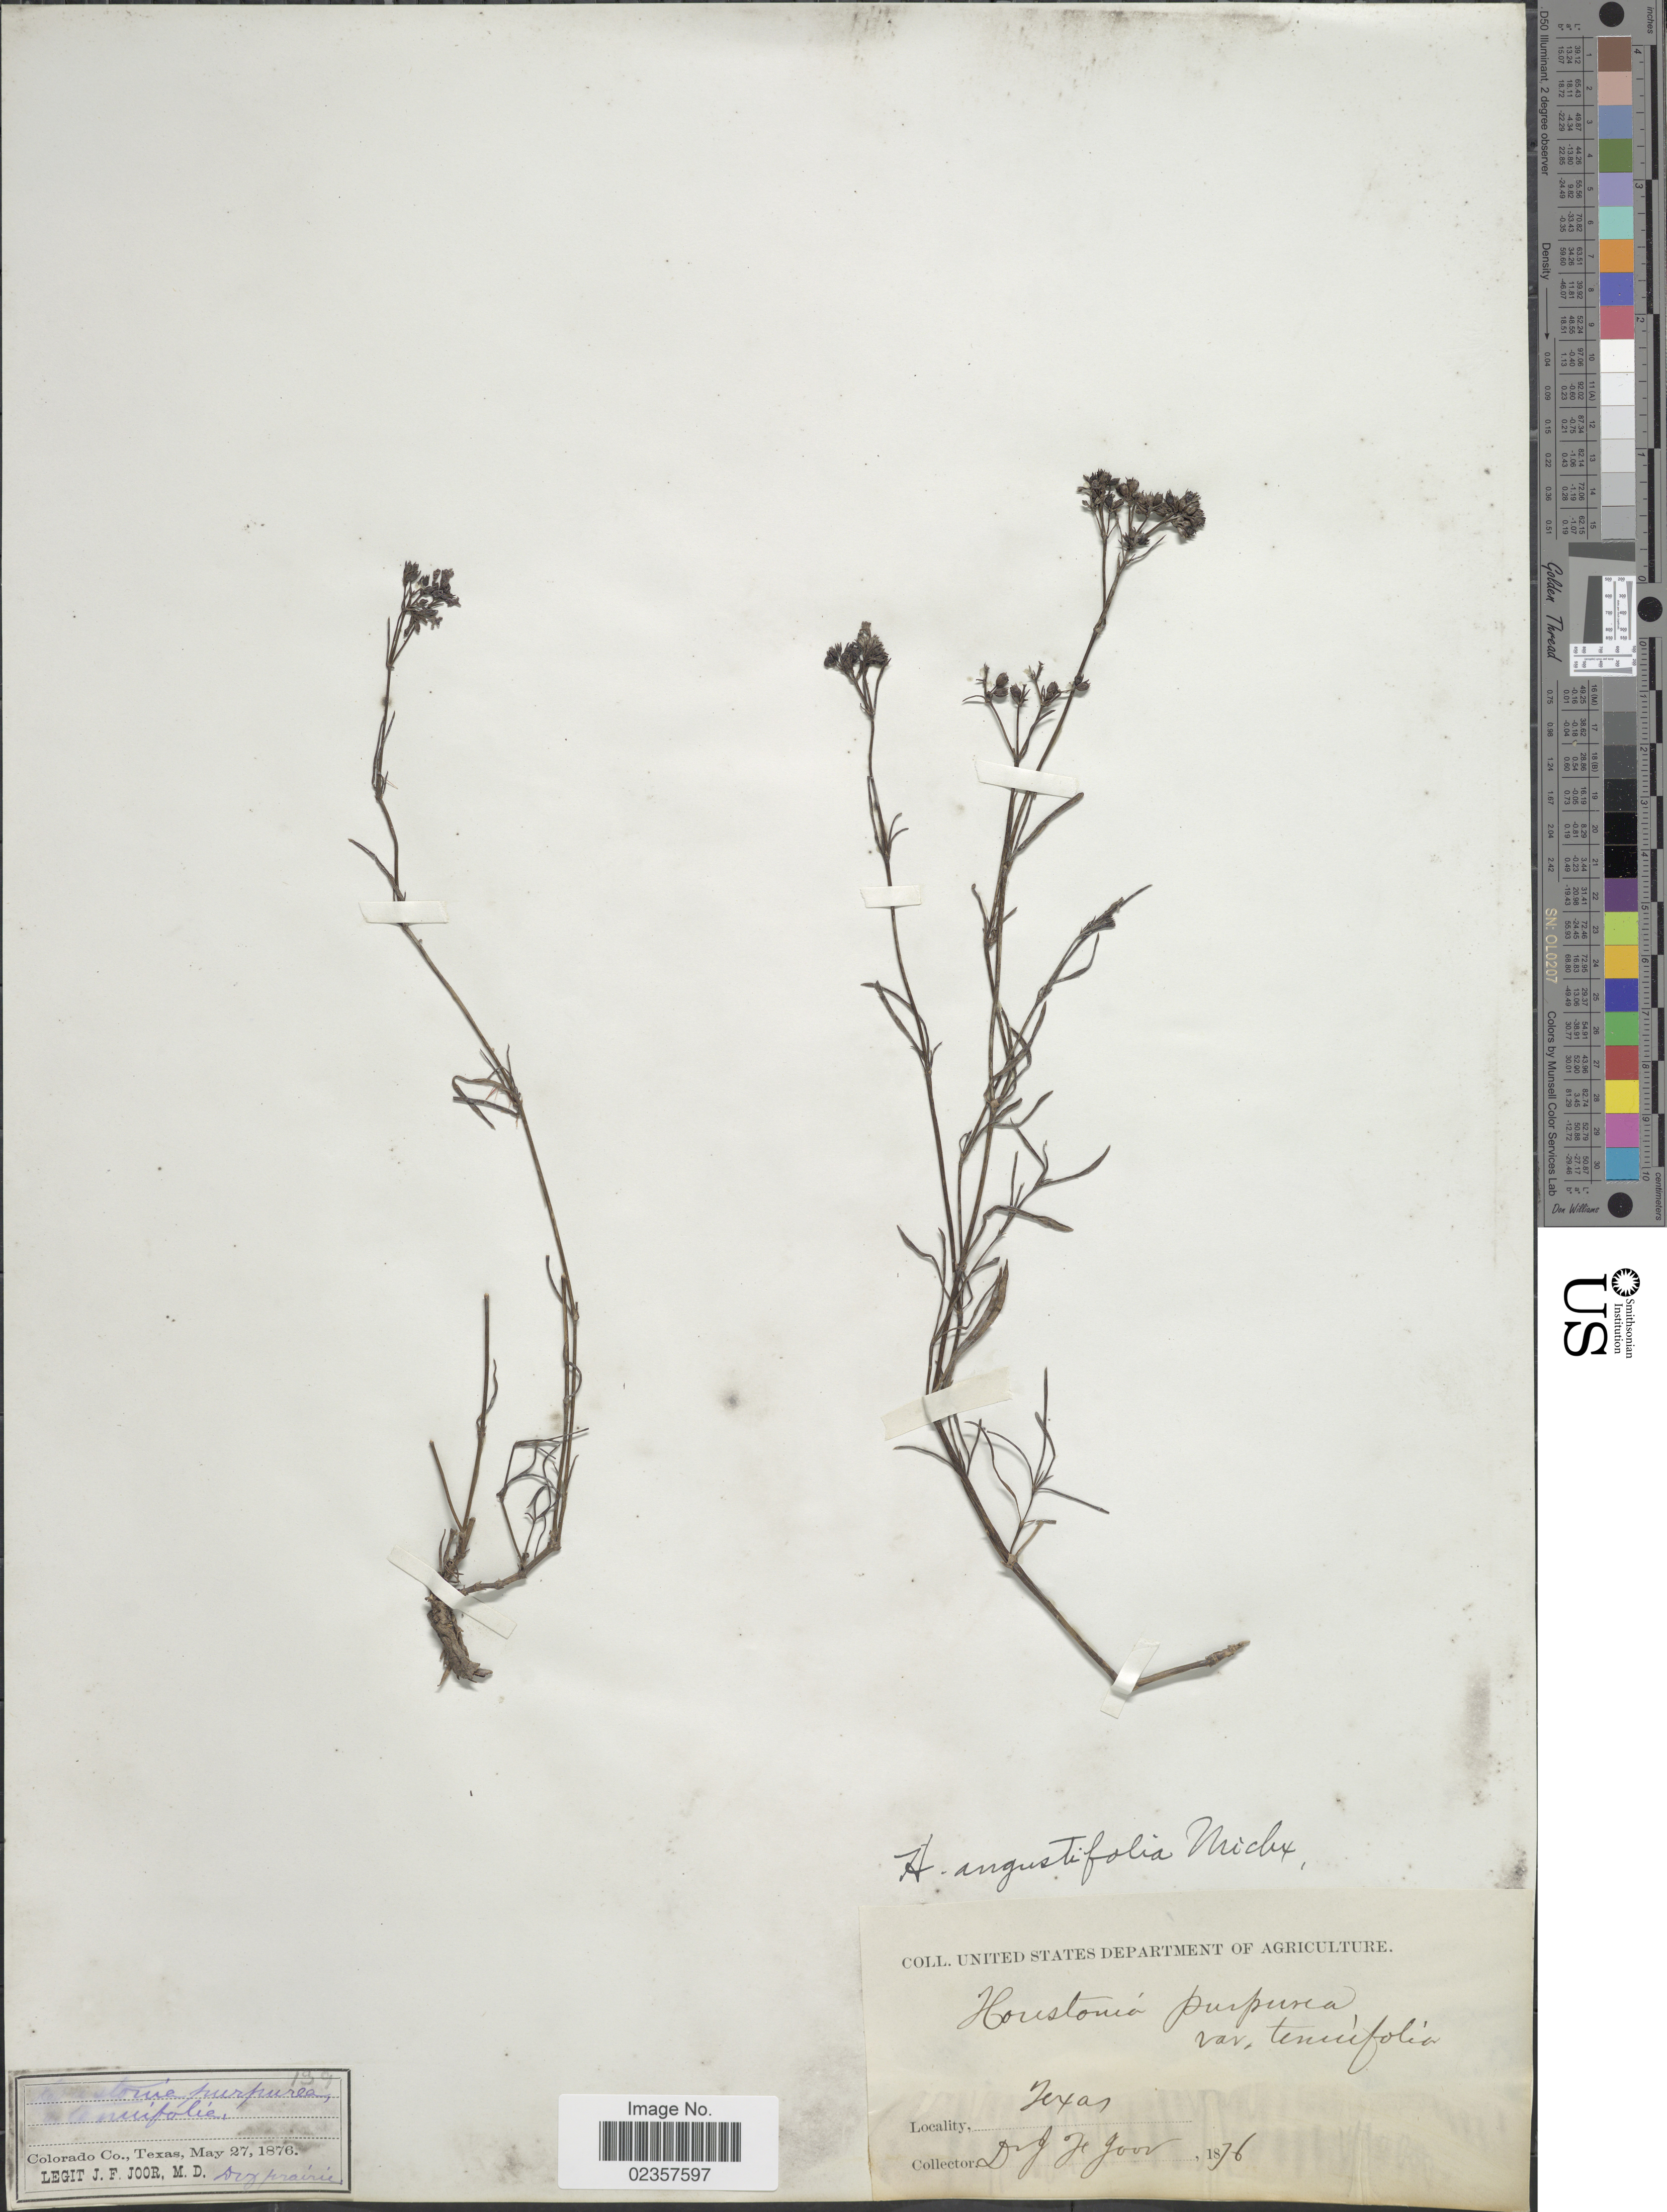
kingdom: Plantae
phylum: Tracheophyta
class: Magnoliopsida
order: Gentianales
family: Rubiaceae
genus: Houstonia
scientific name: Houstonia nigricans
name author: (Lam.) Fernald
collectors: J. F. Joor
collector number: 139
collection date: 1876-05-27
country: United States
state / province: Texas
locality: Colorado Co.